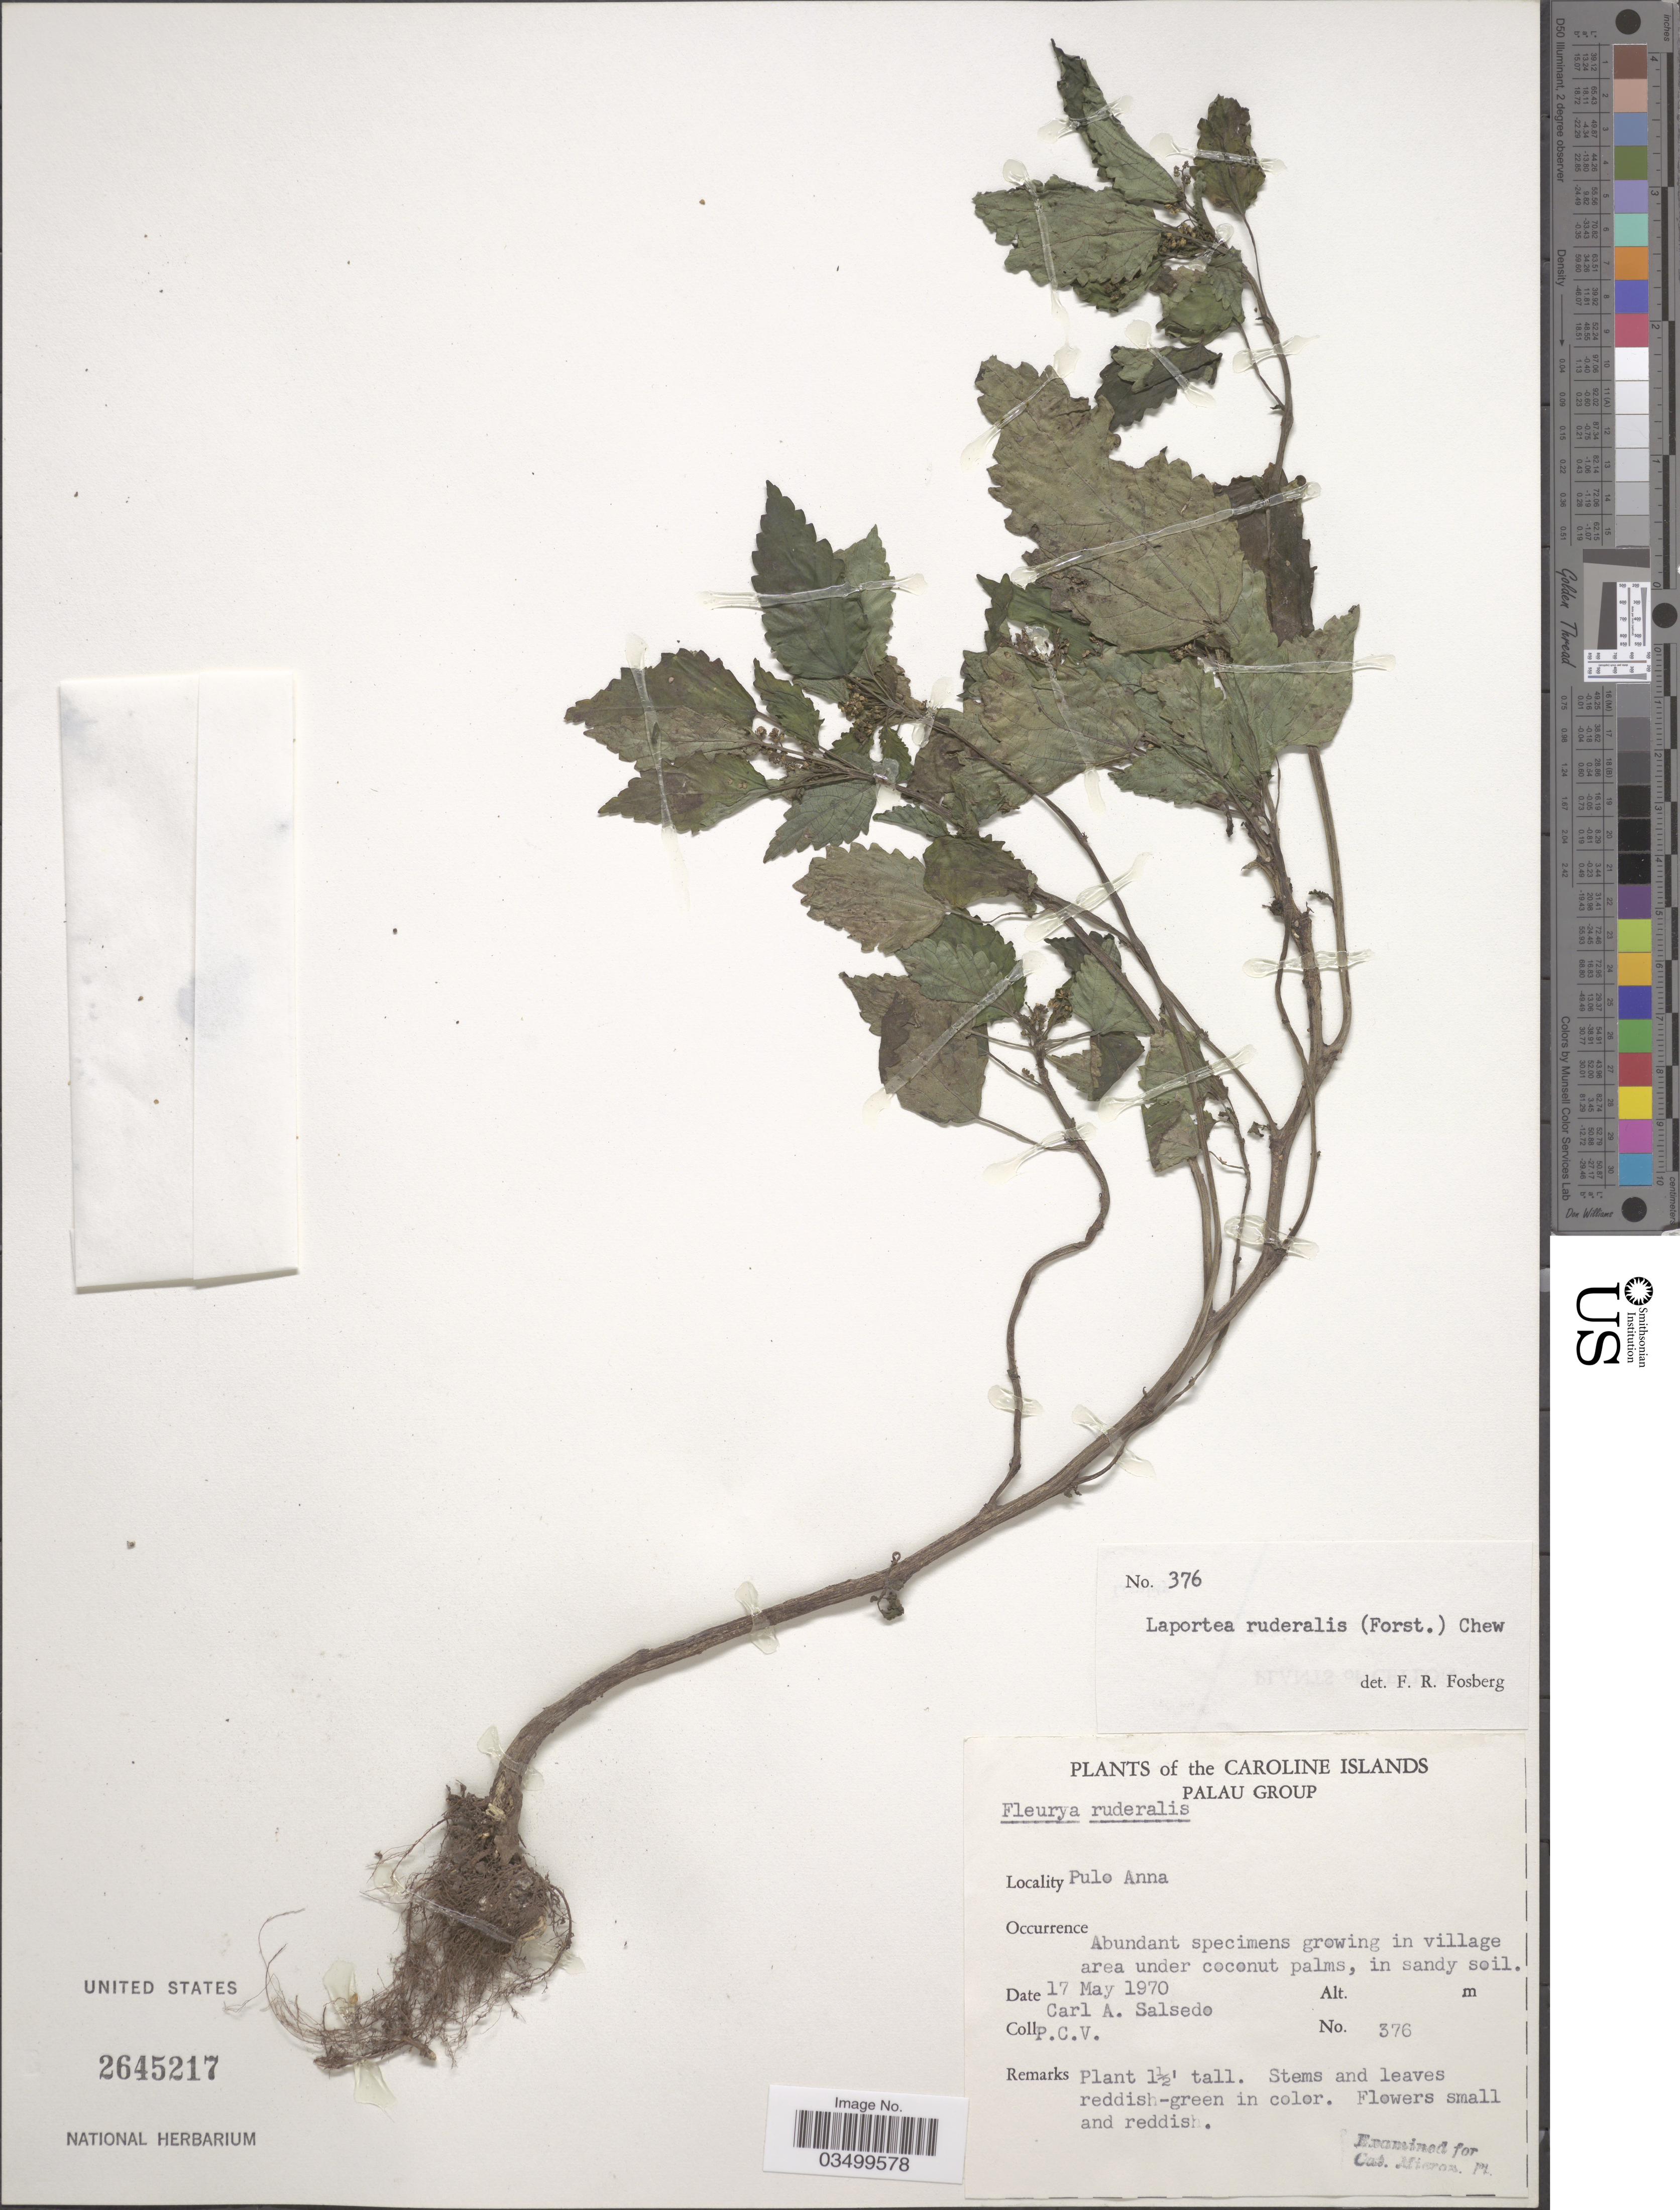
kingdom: Plantae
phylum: Tracheophyta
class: Magnoliopsida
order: Rosales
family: Urticaceae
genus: Laportea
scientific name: Laportea ruderalis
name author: (G. Forst.) Chew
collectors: C.A. Salsedo & P. C. V.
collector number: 376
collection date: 1970-05-17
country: Kiribati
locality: Caroline Islands. Palau Group. Pulo Anna.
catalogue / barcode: US 2645217